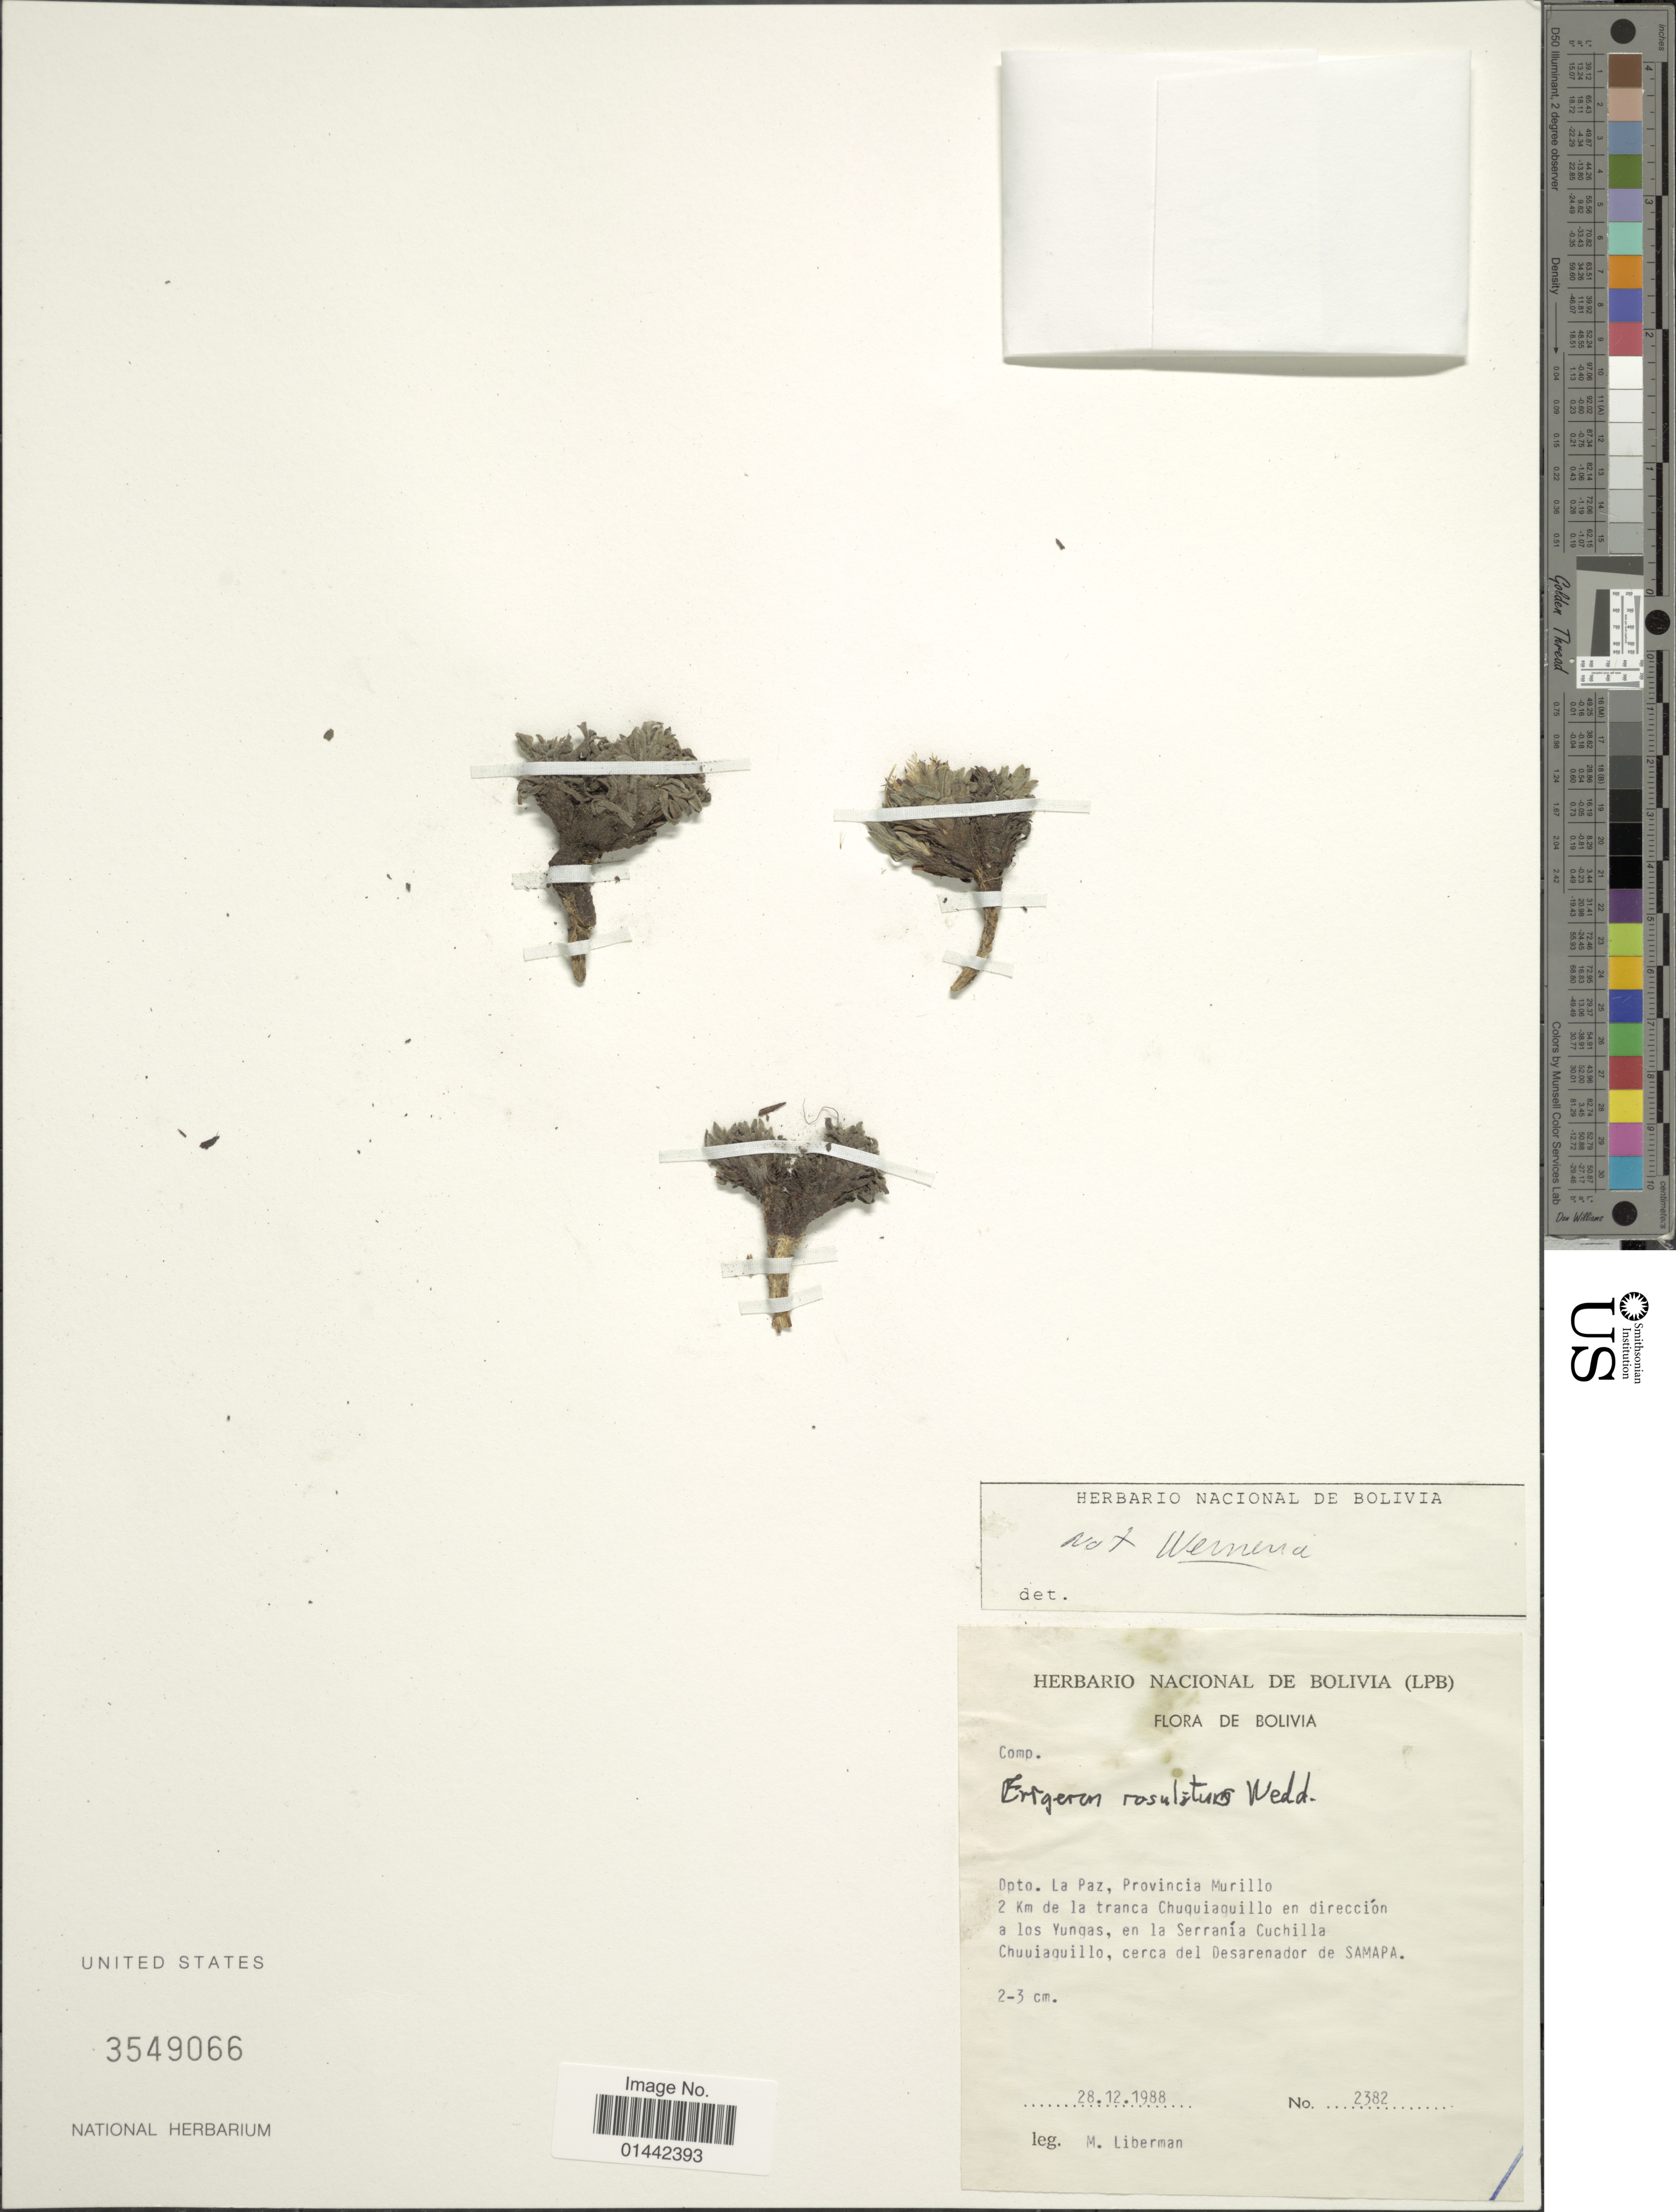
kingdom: Plantae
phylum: Tracheophyta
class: Magnoliopsida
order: Asterales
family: Asteraceae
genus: Erigeron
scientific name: Erigeron rosulatus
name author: Wedd.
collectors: M. Liberman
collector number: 2382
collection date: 1988-12-28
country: Bolivia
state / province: La Paz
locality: Provincia Murillo, 2 Km de la tranca Chuquiaquillo en dirección a los Yungas, en la Serranía Cuchilla Chuuiaquillo, cerca del Desarenador de Samapa.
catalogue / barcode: US 3549066